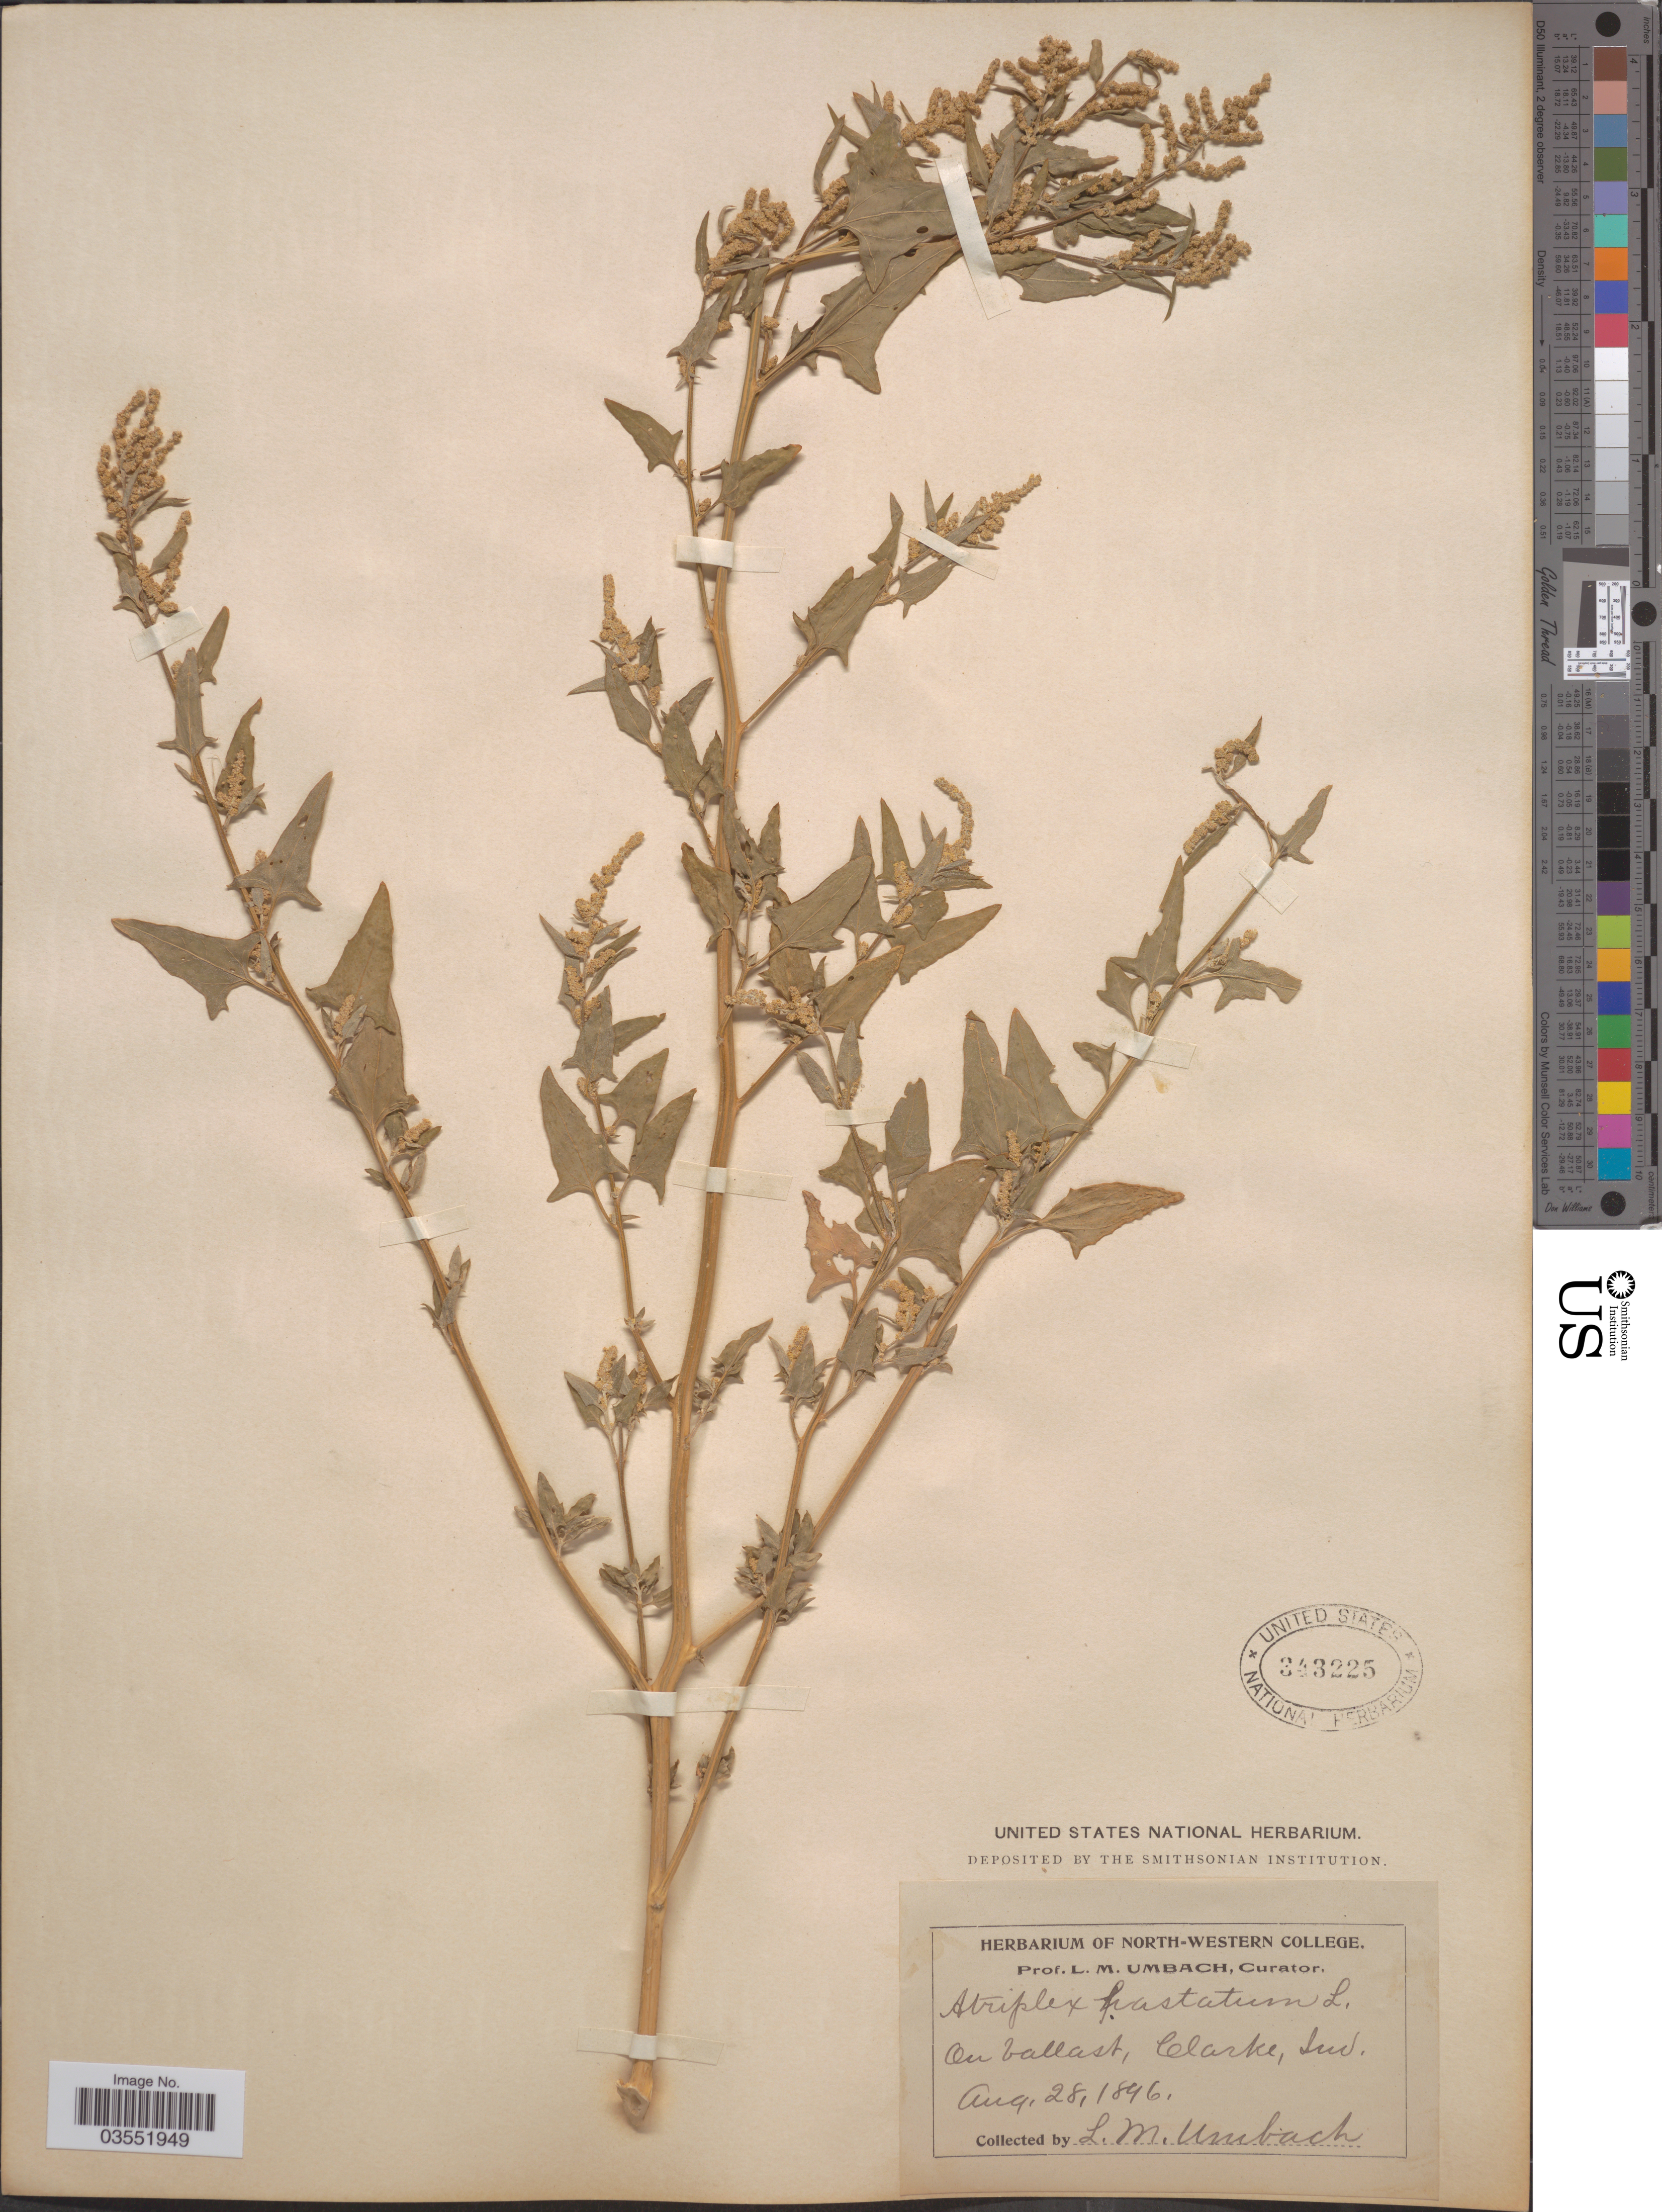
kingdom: Plantae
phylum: Tracheophyta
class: Magnoliopsida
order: Caryophyllales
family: Amaranthaceae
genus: Atriplex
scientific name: Atriplex hastata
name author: L.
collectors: L. M. Umbach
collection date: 1896-08-28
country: United States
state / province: Indiana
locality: On ballast, Clarke.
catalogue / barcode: US 343225